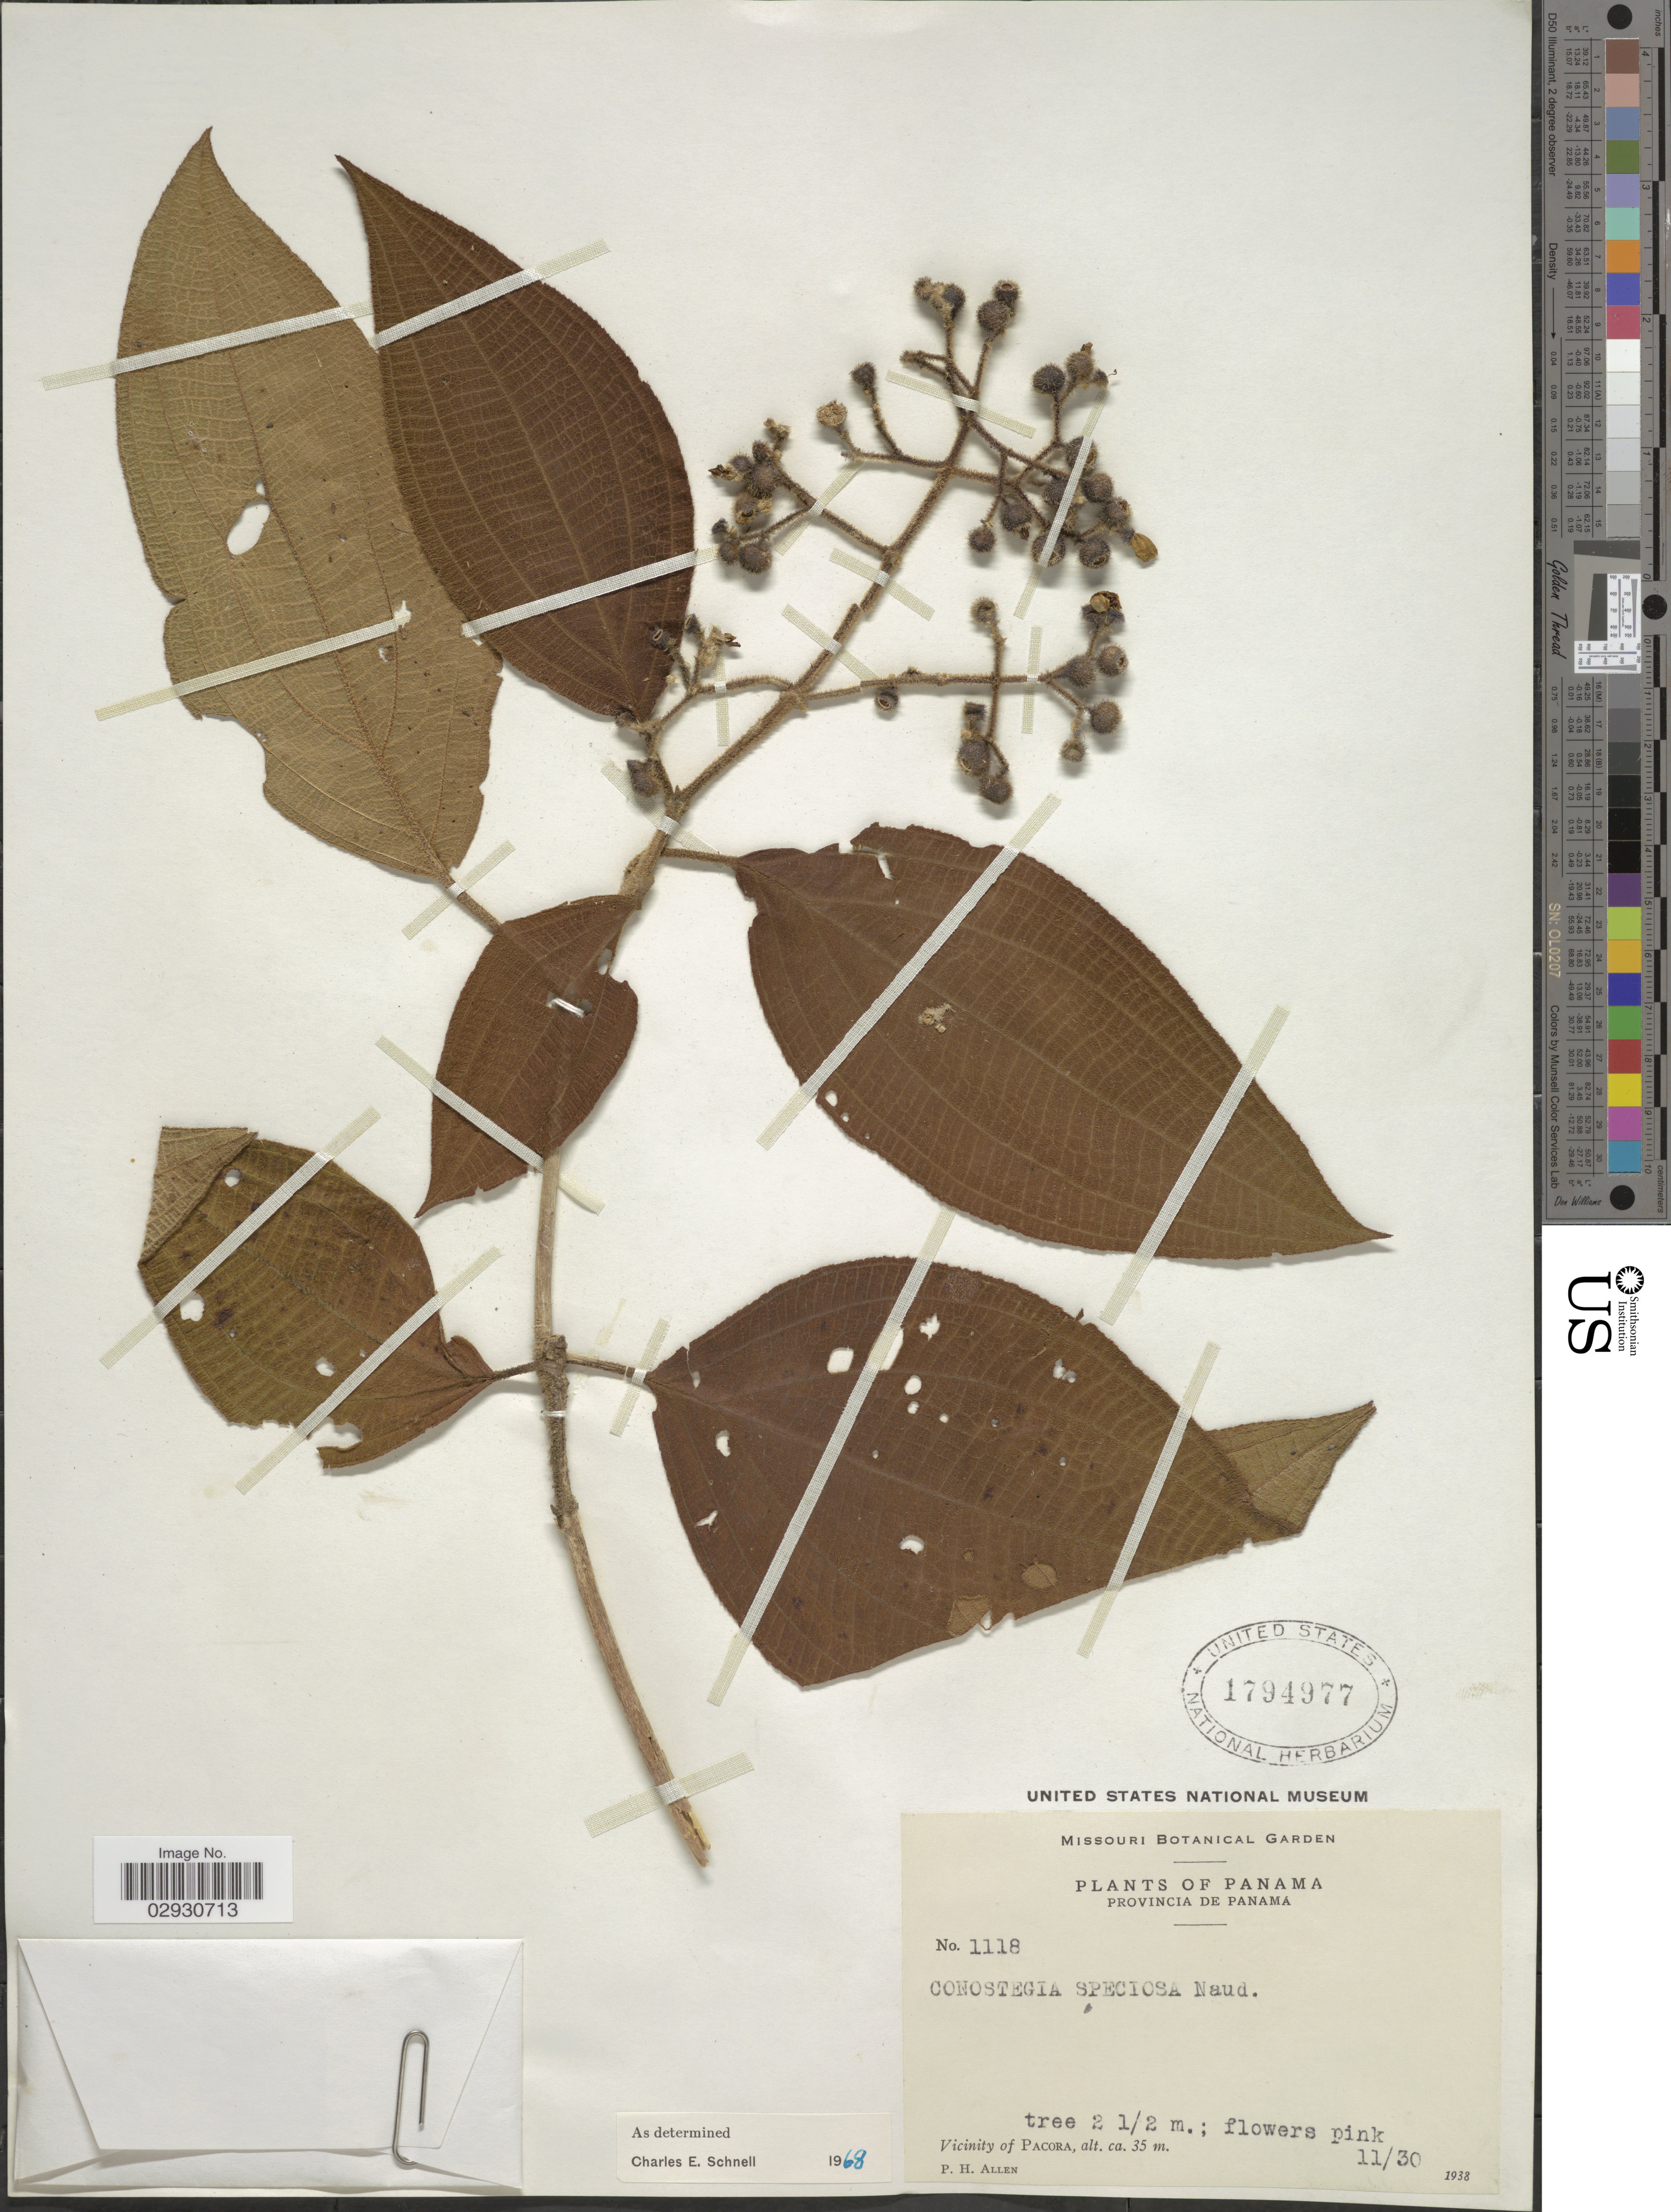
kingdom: Plantae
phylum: Tracheophyta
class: Magnoliopsida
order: Myrtales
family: Melastomataceae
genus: Conostegia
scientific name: Conostegia speciosa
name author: Naudin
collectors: P. H. Allen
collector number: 1118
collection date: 1938-11-30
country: Panama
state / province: Panamá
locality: Provincia de Panama. Vicinity of Pacora.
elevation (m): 35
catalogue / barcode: US 1794977